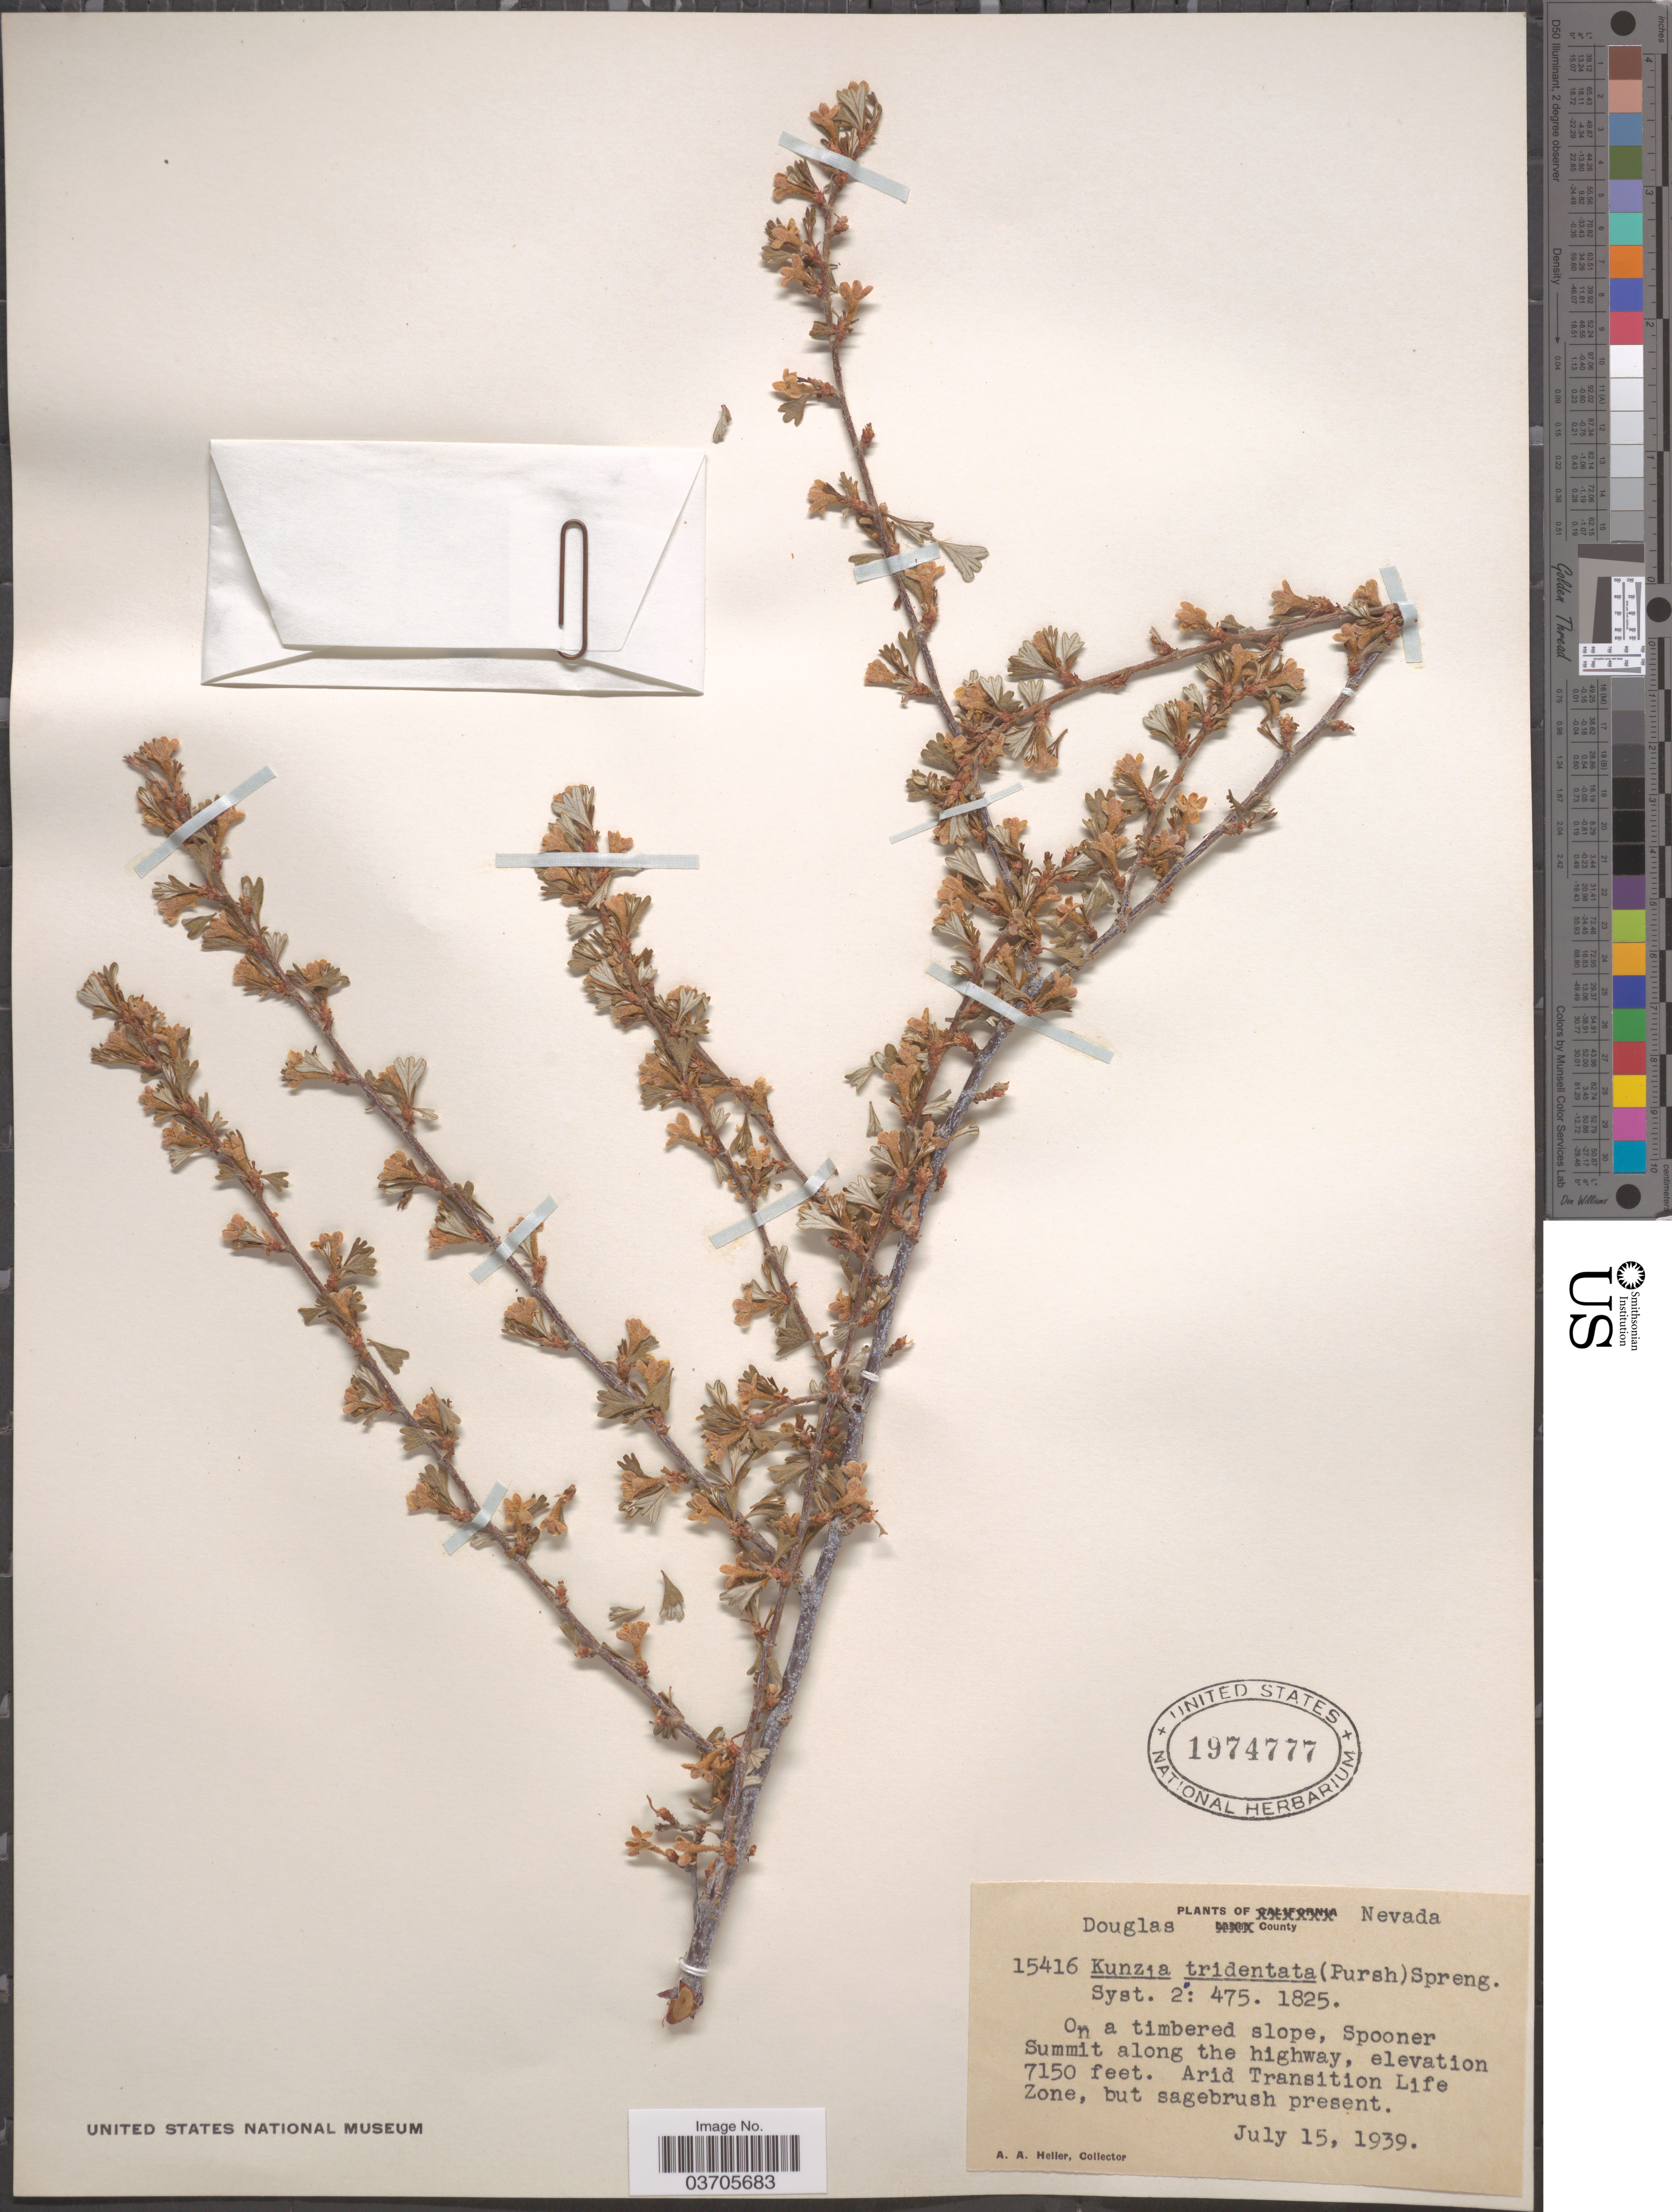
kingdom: Plantae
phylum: Tracheophyta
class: Magnoliopsida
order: Rosales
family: Rosaceae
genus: Purshia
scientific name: Purshia tridentata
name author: (Pursh) DC.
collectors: A. A. Heller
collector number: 15416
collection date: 1939-07-15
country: United States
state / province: Nevada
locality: Douglas County. Spooner Summit along the highway. Arid Transition Life Zone.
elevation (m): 2179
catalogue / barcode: US 1974777